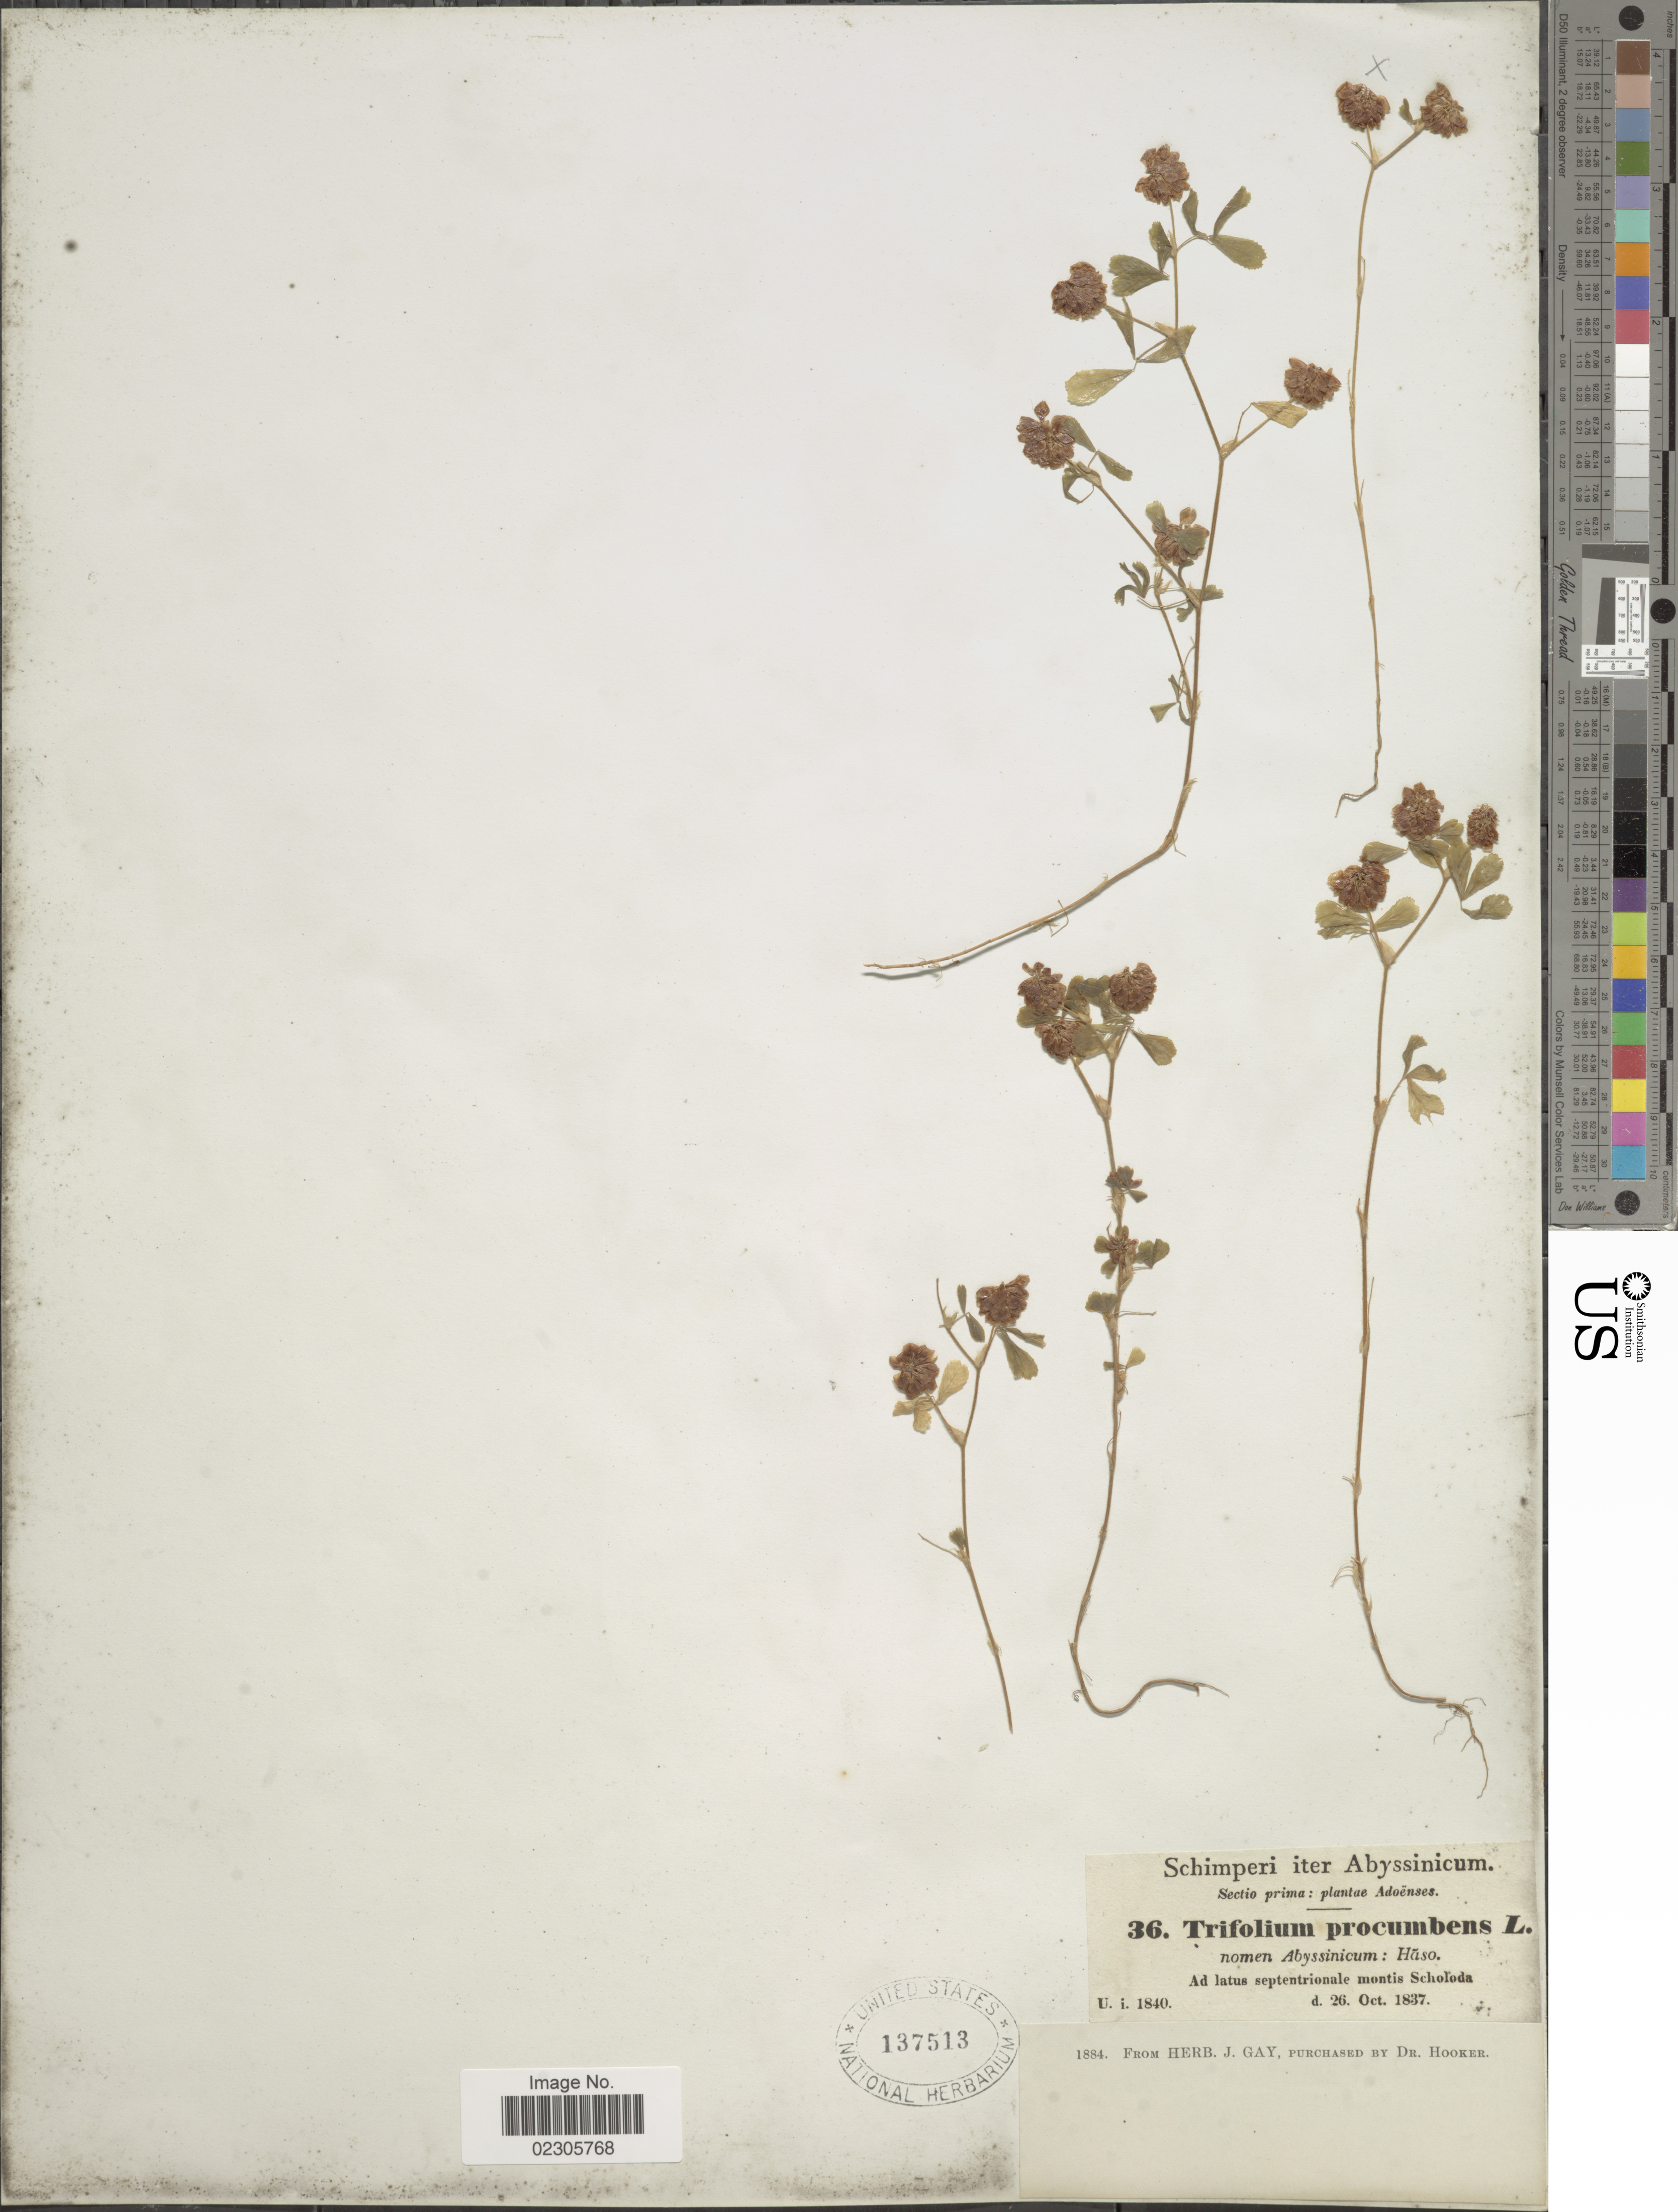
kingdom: Plantae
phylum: Tracheophyta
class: Magnoliopsida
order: Fabales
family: Fabaceae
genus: Trifolium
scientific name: Trifolium procumbens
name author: L.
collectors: -. Schimper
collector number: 36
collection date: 1837-10-26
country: Eritrea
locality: Abyssinicum, Ad latus septentrionale montis Scholoda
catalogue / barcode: US 137513